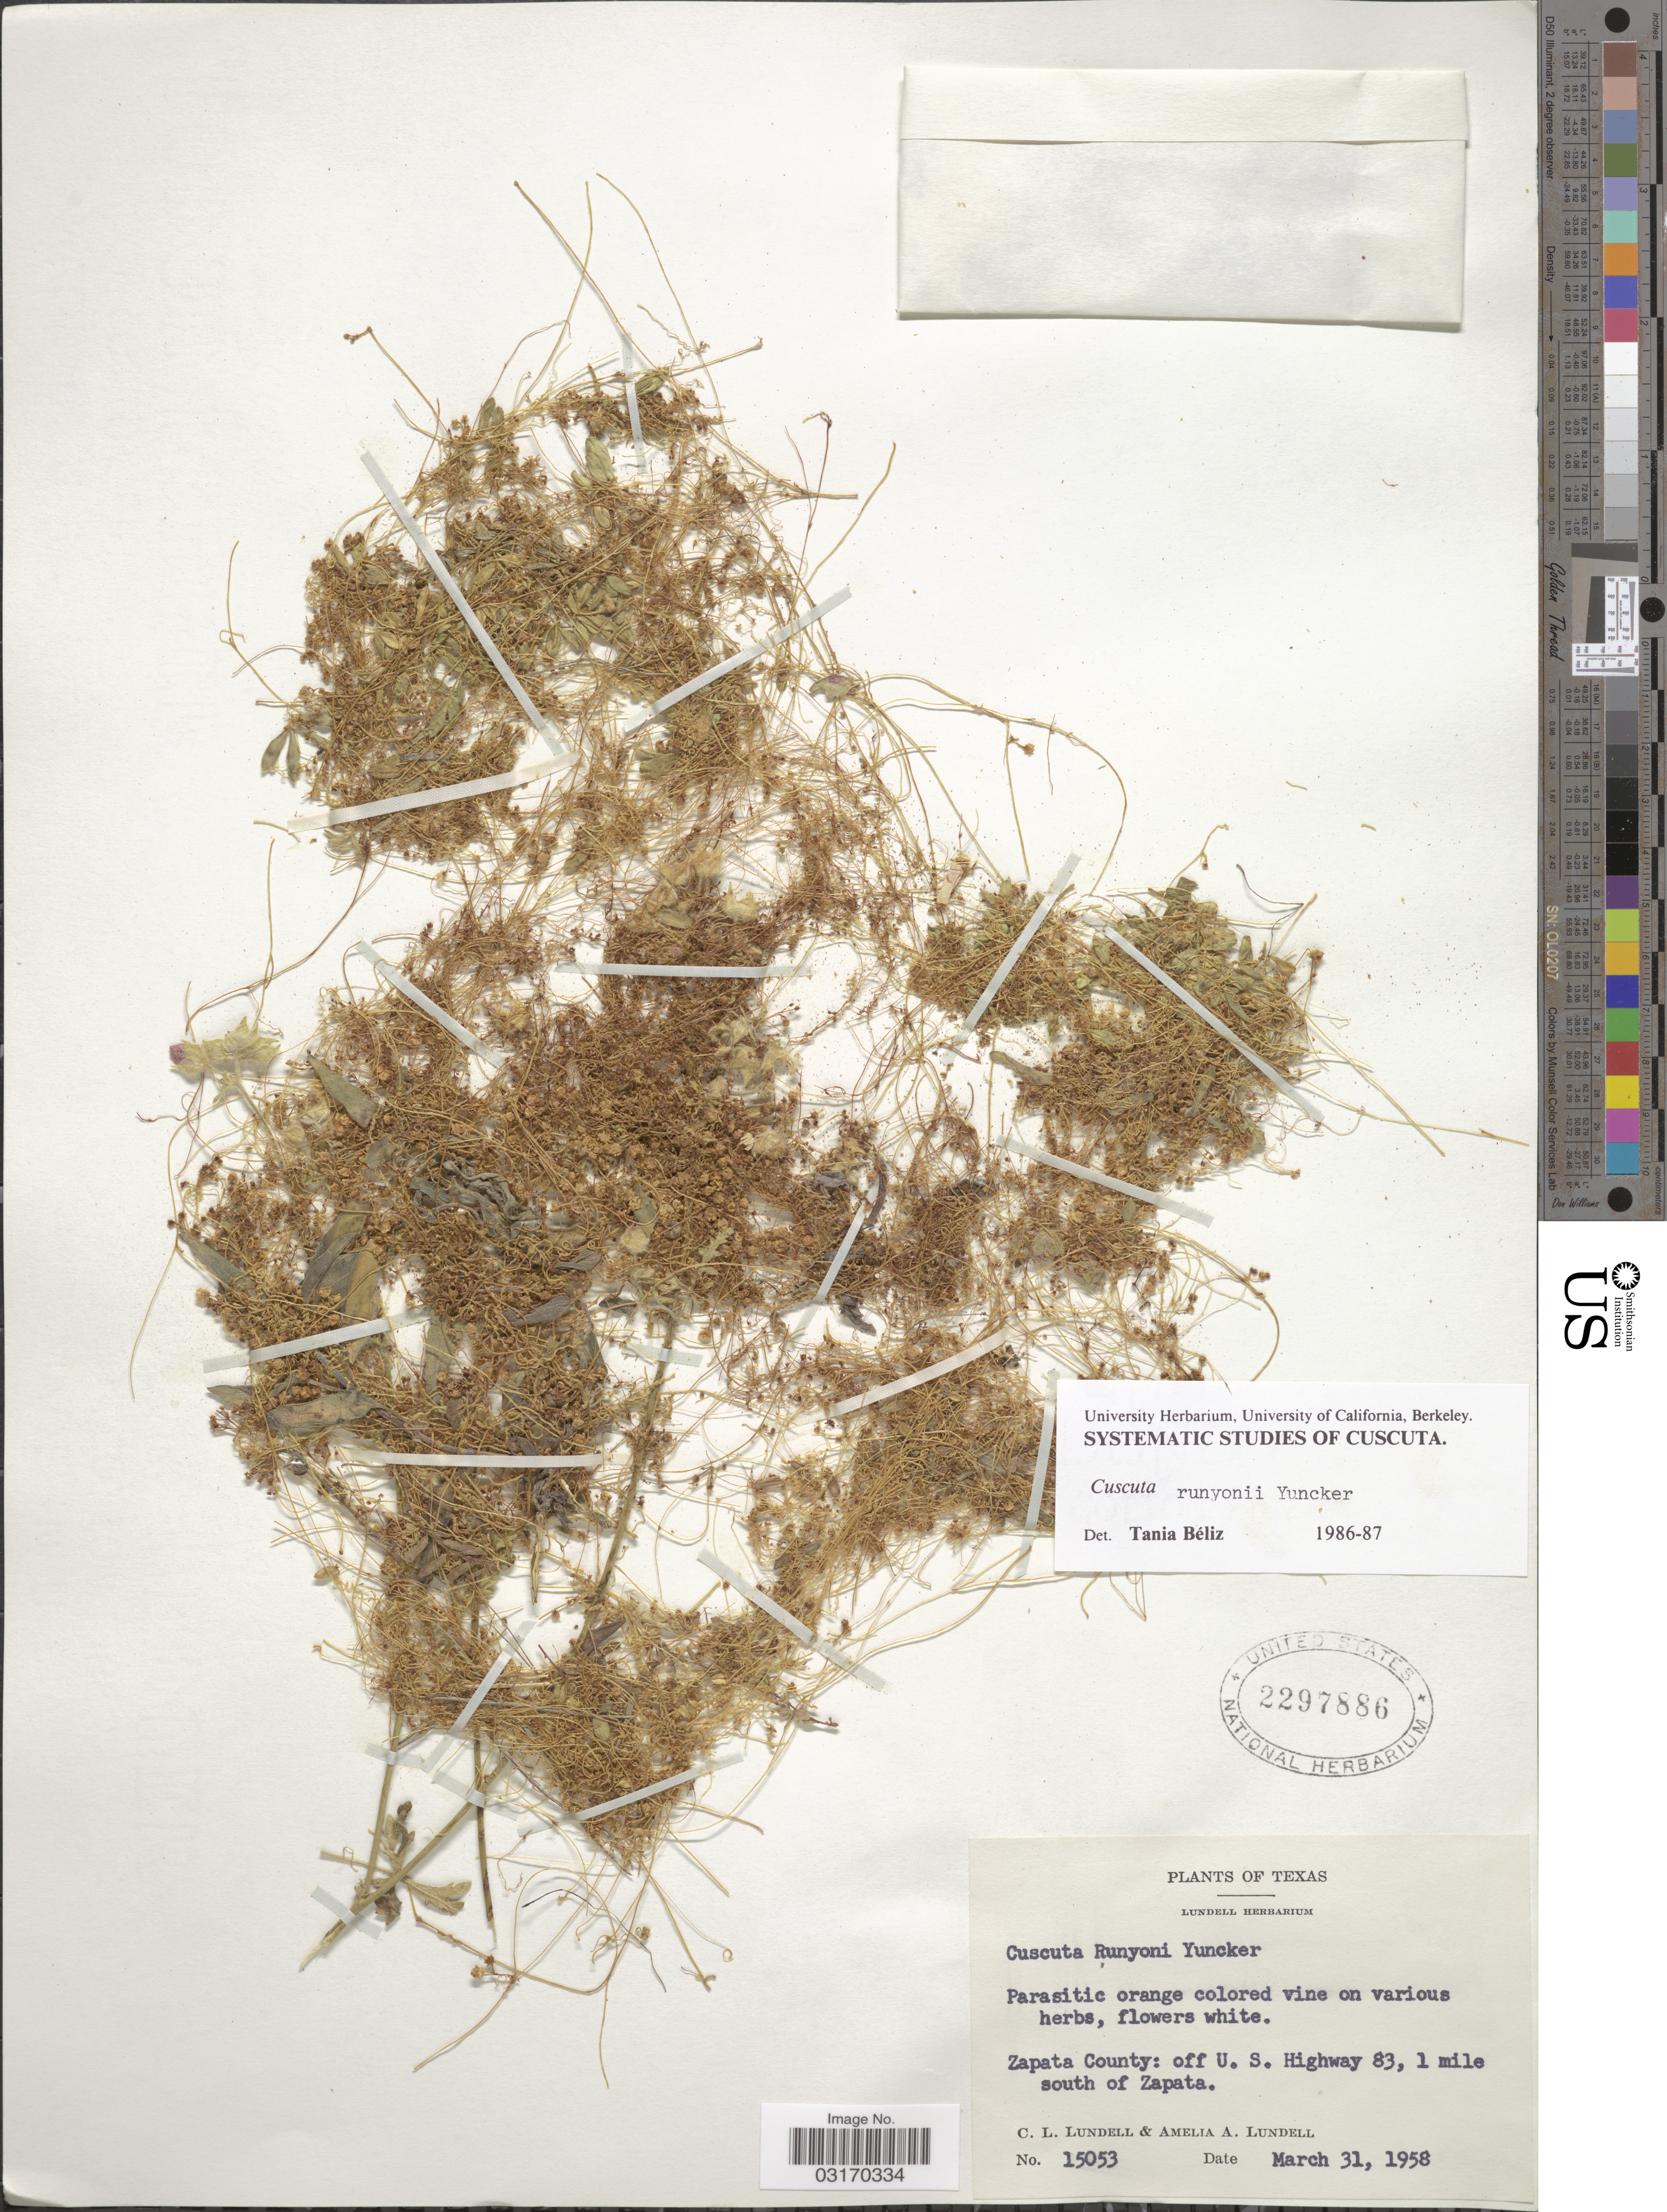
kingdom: Plantae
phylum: Tracheophyta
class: Magnoliopsida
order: Solanales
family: Convolvulaceae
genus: Cuscuta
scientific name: Cuscuta runyonii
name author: Yunck.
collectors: C. L. Lundell & A. A. Lundell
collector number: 15053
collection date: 1958-03-31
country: United States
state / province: Texas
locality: Zapata County: off U.S. Highway 83, 1 mile south of Zapata.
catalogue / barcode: US 2297886